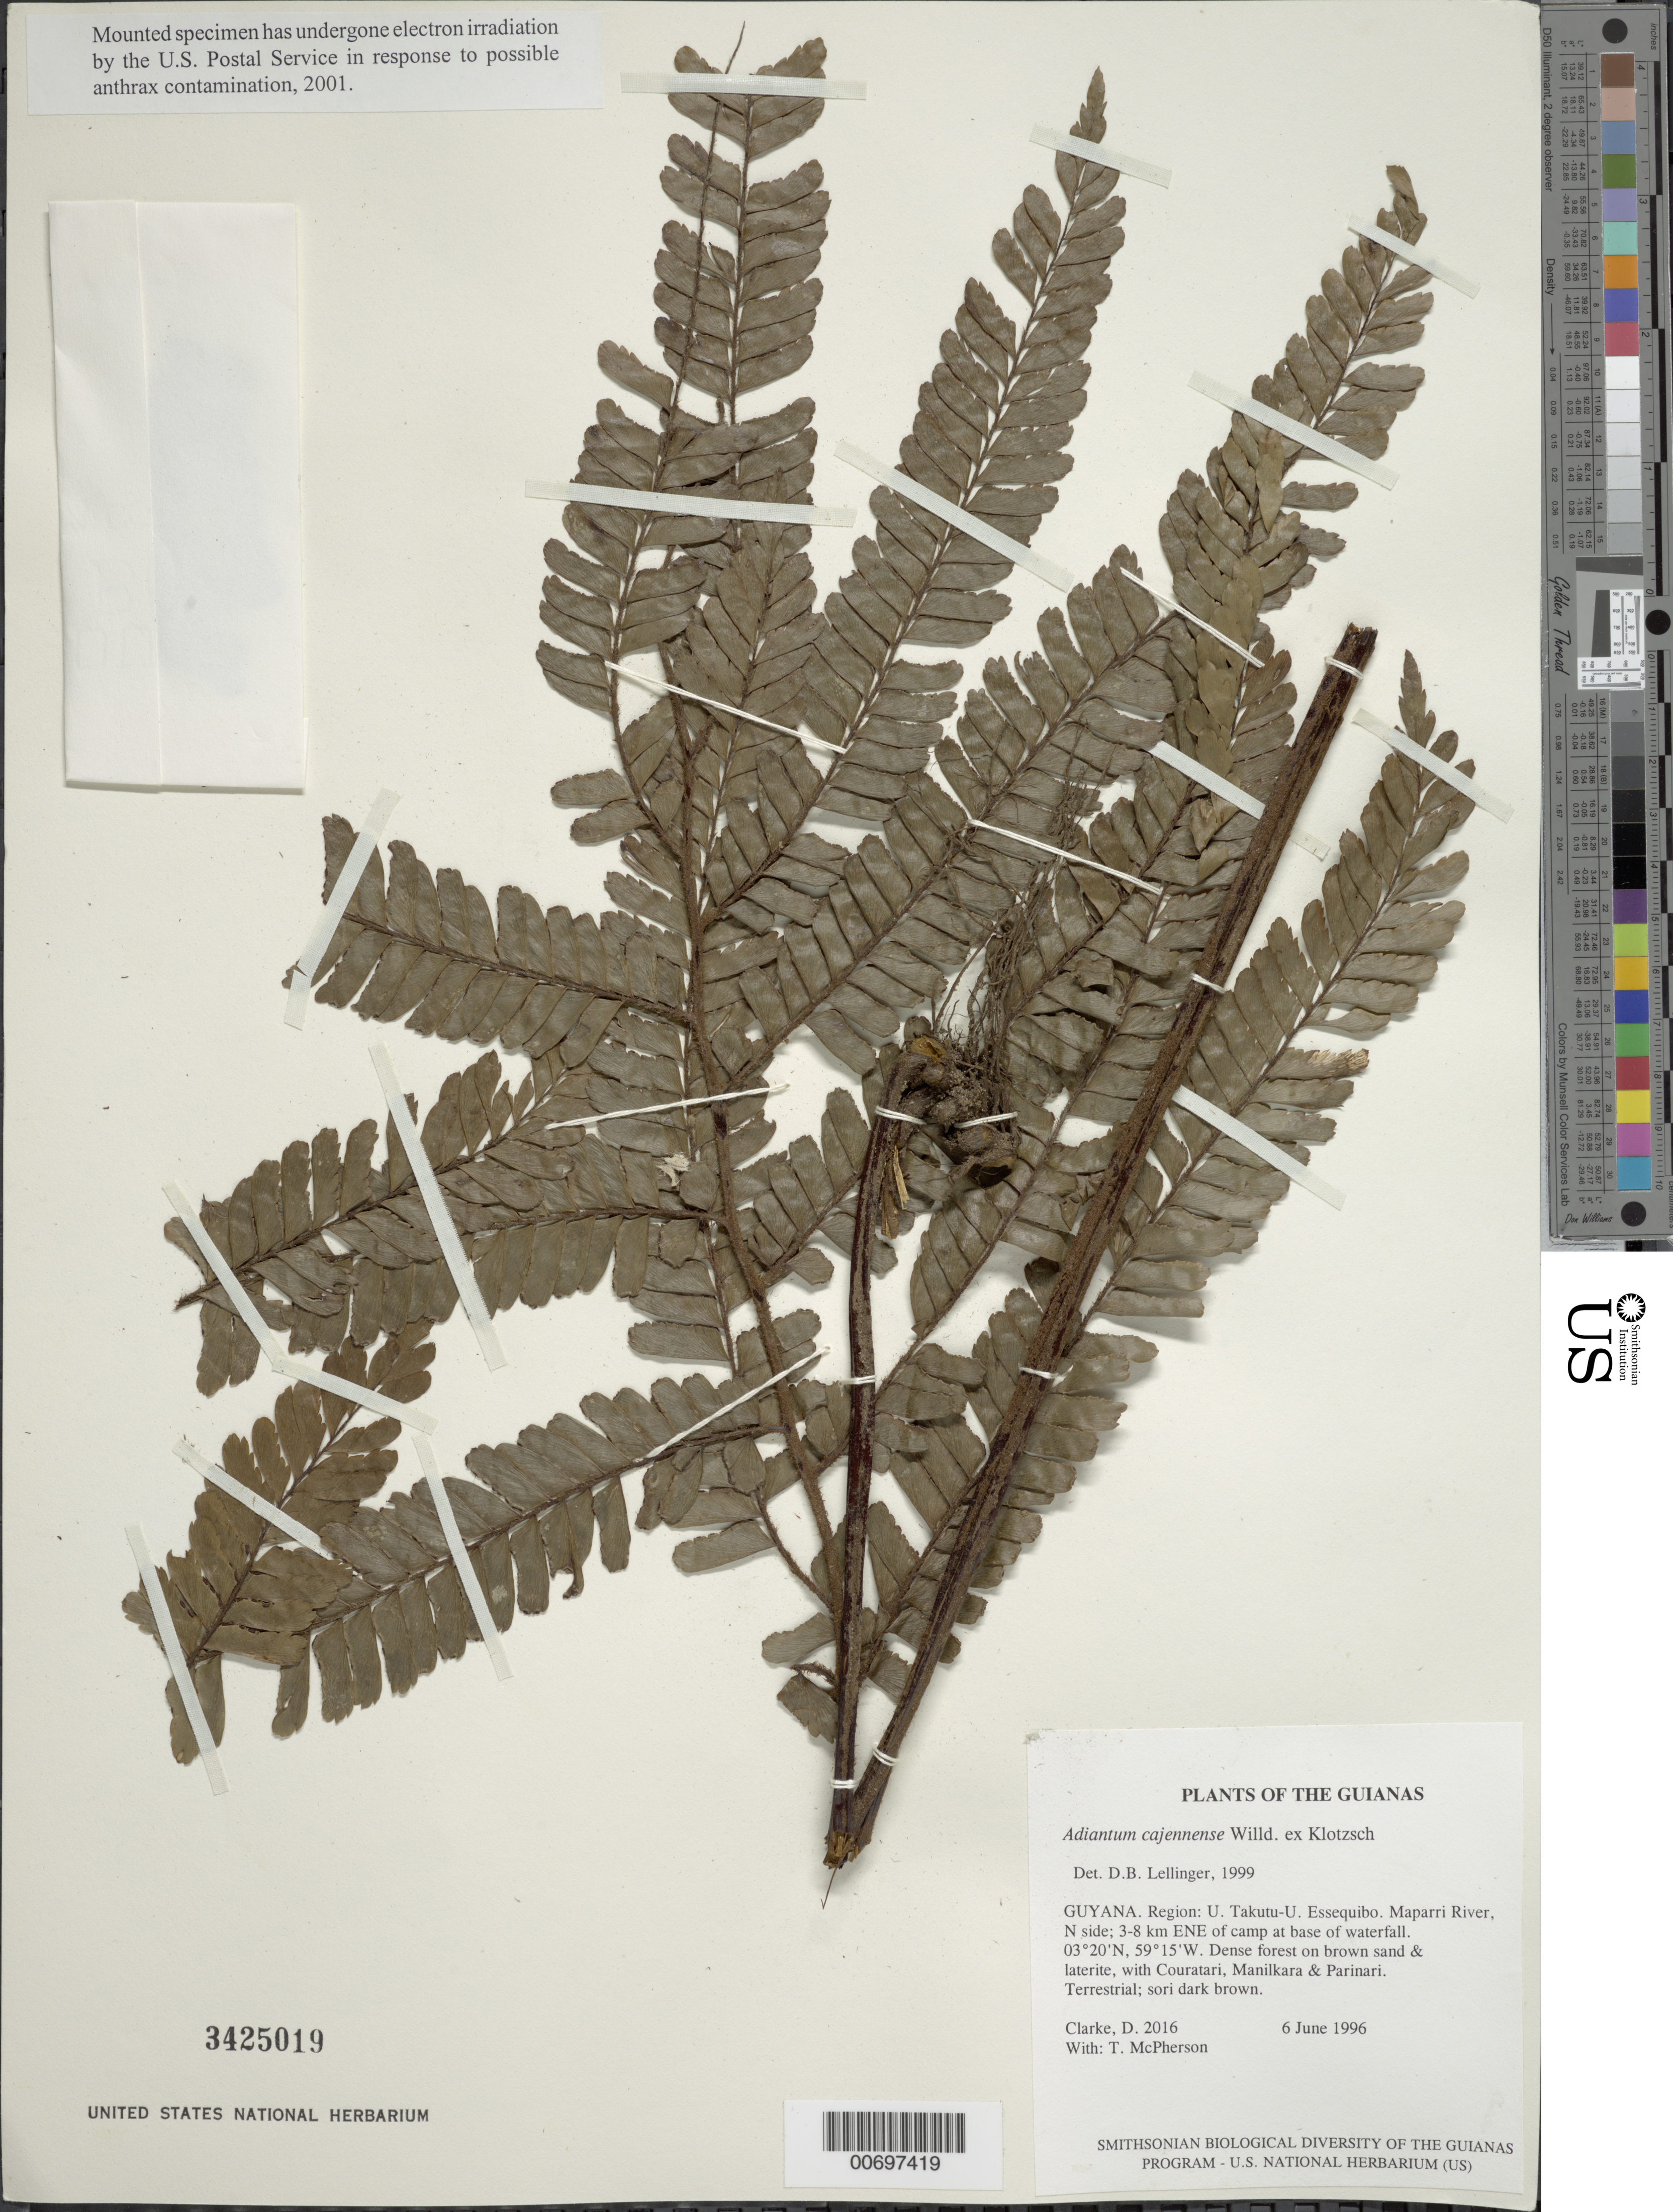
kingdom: Plantae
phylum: Tracheophyta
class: Polypodiopsida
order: Polypodiales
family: Pteridaceae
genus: Adiantum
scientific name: Adiantum cajennense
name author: Willd. ex Klotzsch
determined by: Lellinger, David B., (BOT), Smithsonian Institution - National Museum of Natural History (UNITED STATES)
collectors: H. D. Clarke & T. McPherson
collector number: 2016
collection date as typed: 6 June 1996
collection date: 1996-06-06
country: Guyana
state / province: U. Takutu-U. Essequibo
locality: Maparri River, N side; 3-8 km ENE of camp at base of waterfall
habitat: Dense forest on brown sand & laterite, with Couratari, Manilkara & Parinari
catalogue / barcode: US 3425019